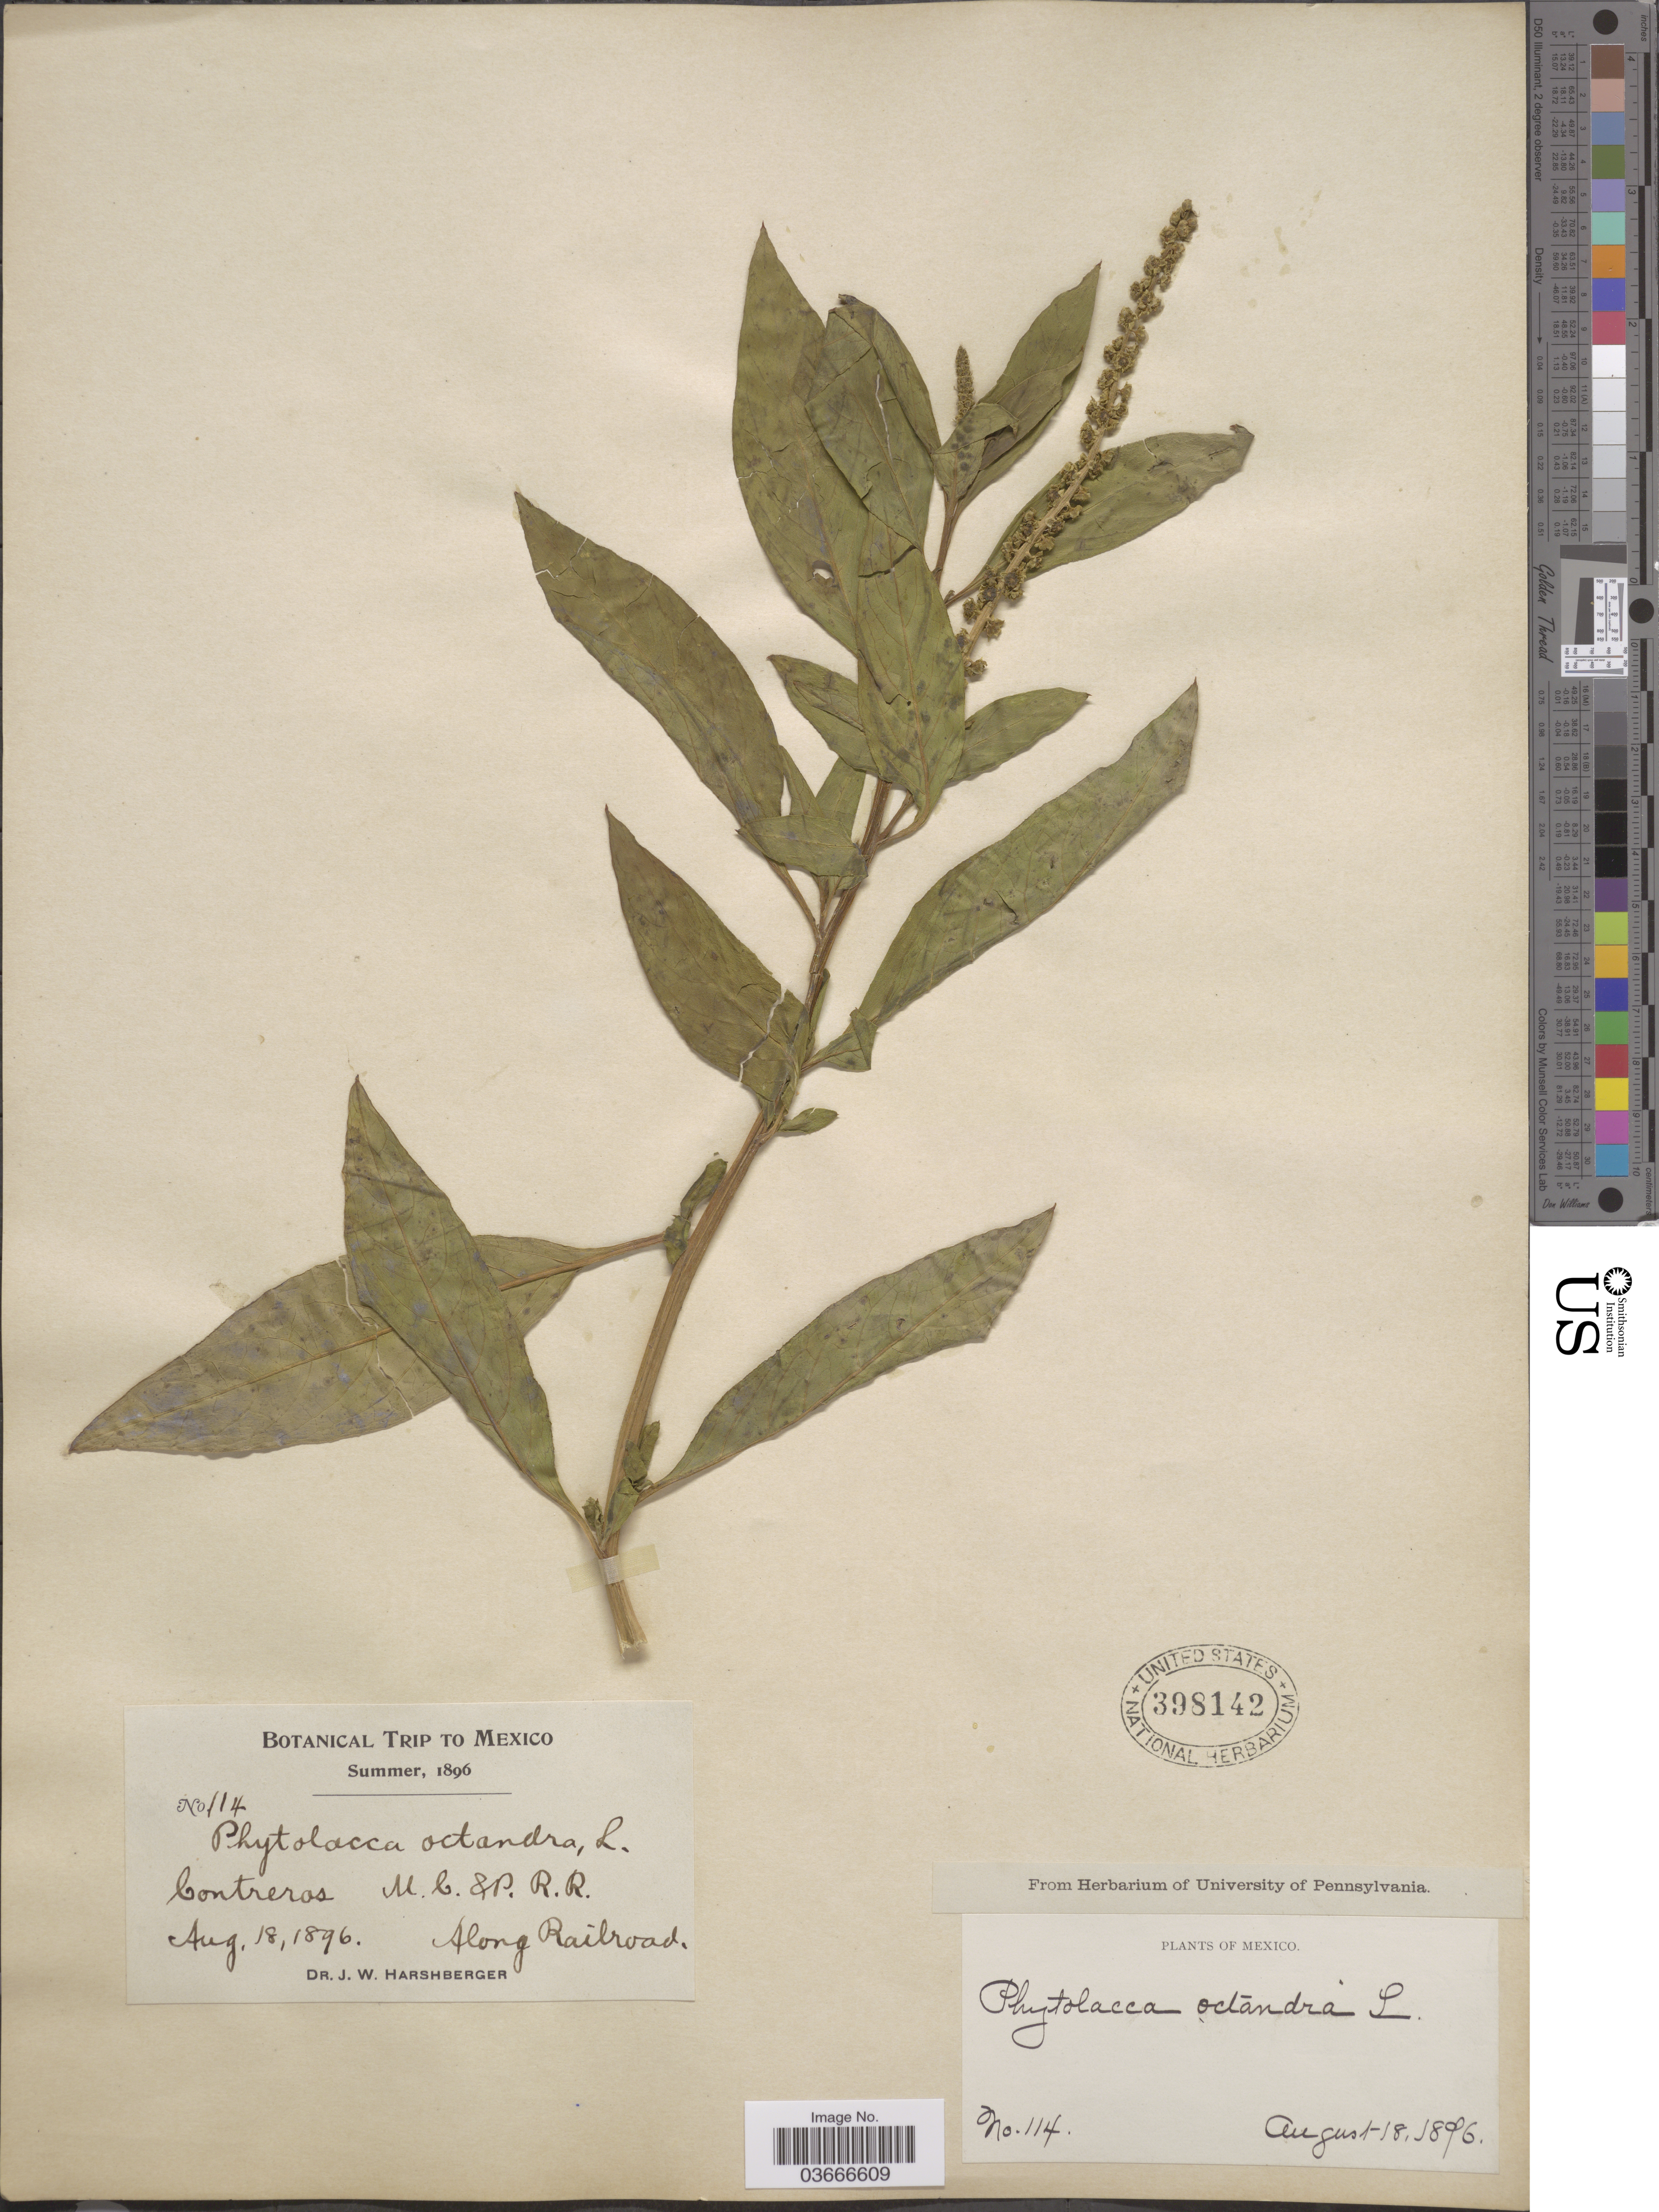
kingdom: Plantae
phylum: Tracheophyta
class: Magnoliopsida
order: Caryophyllales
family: Phytolaccaceae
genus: Phytolacca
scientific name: Phytolacca octandra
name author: L.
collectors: J. W. Harshberger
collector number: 114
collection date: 1896-08-18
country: Mexico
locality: Contreras M.C. & P.R.R. Along railroad.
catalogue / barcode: US 398142